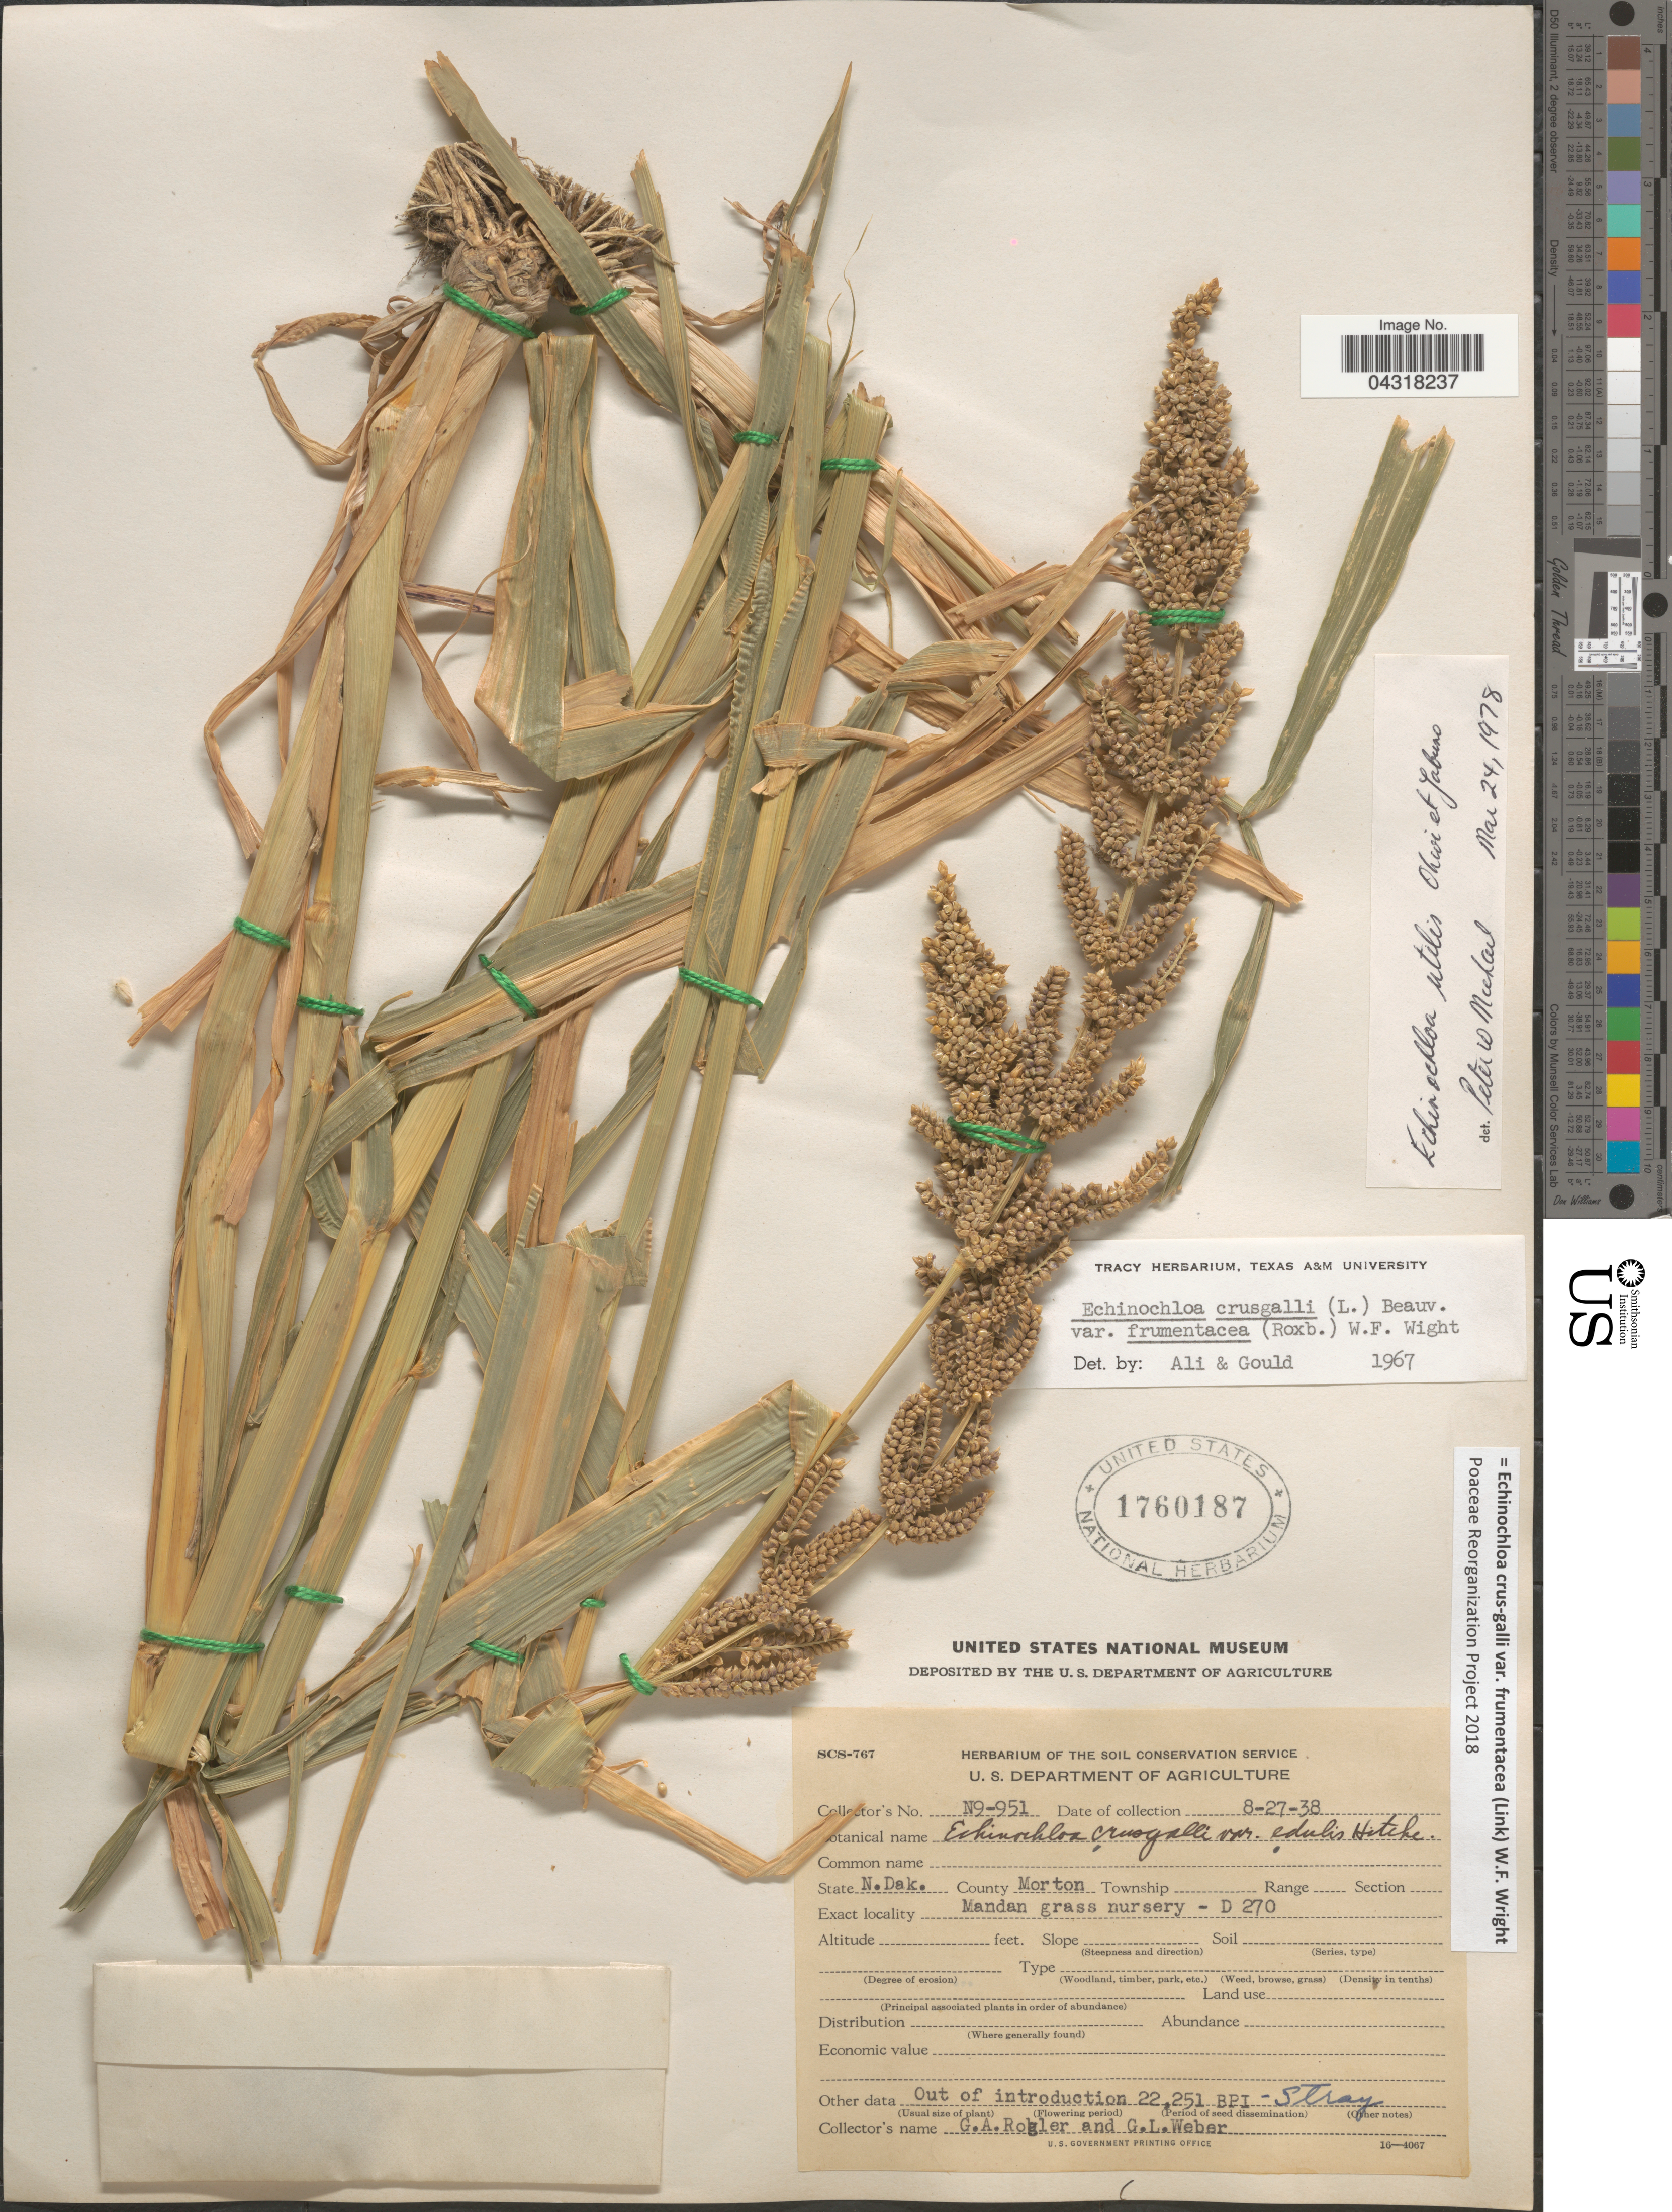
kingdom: Plantae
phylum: Tracheophyta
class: Liliopsida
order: Poales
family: Poaceae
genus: Echinochloa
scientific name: Echinochloa crus-galli var. frumentacea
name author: (Link) W. Wight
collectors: G. Rogler & G. Weber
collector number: N9-951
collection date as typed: Transcribed d/m/y: 27/8/38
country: United States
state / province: North Dakota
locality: County Morton. Mandan grass nursery - D 270.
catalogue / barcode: US 1760187